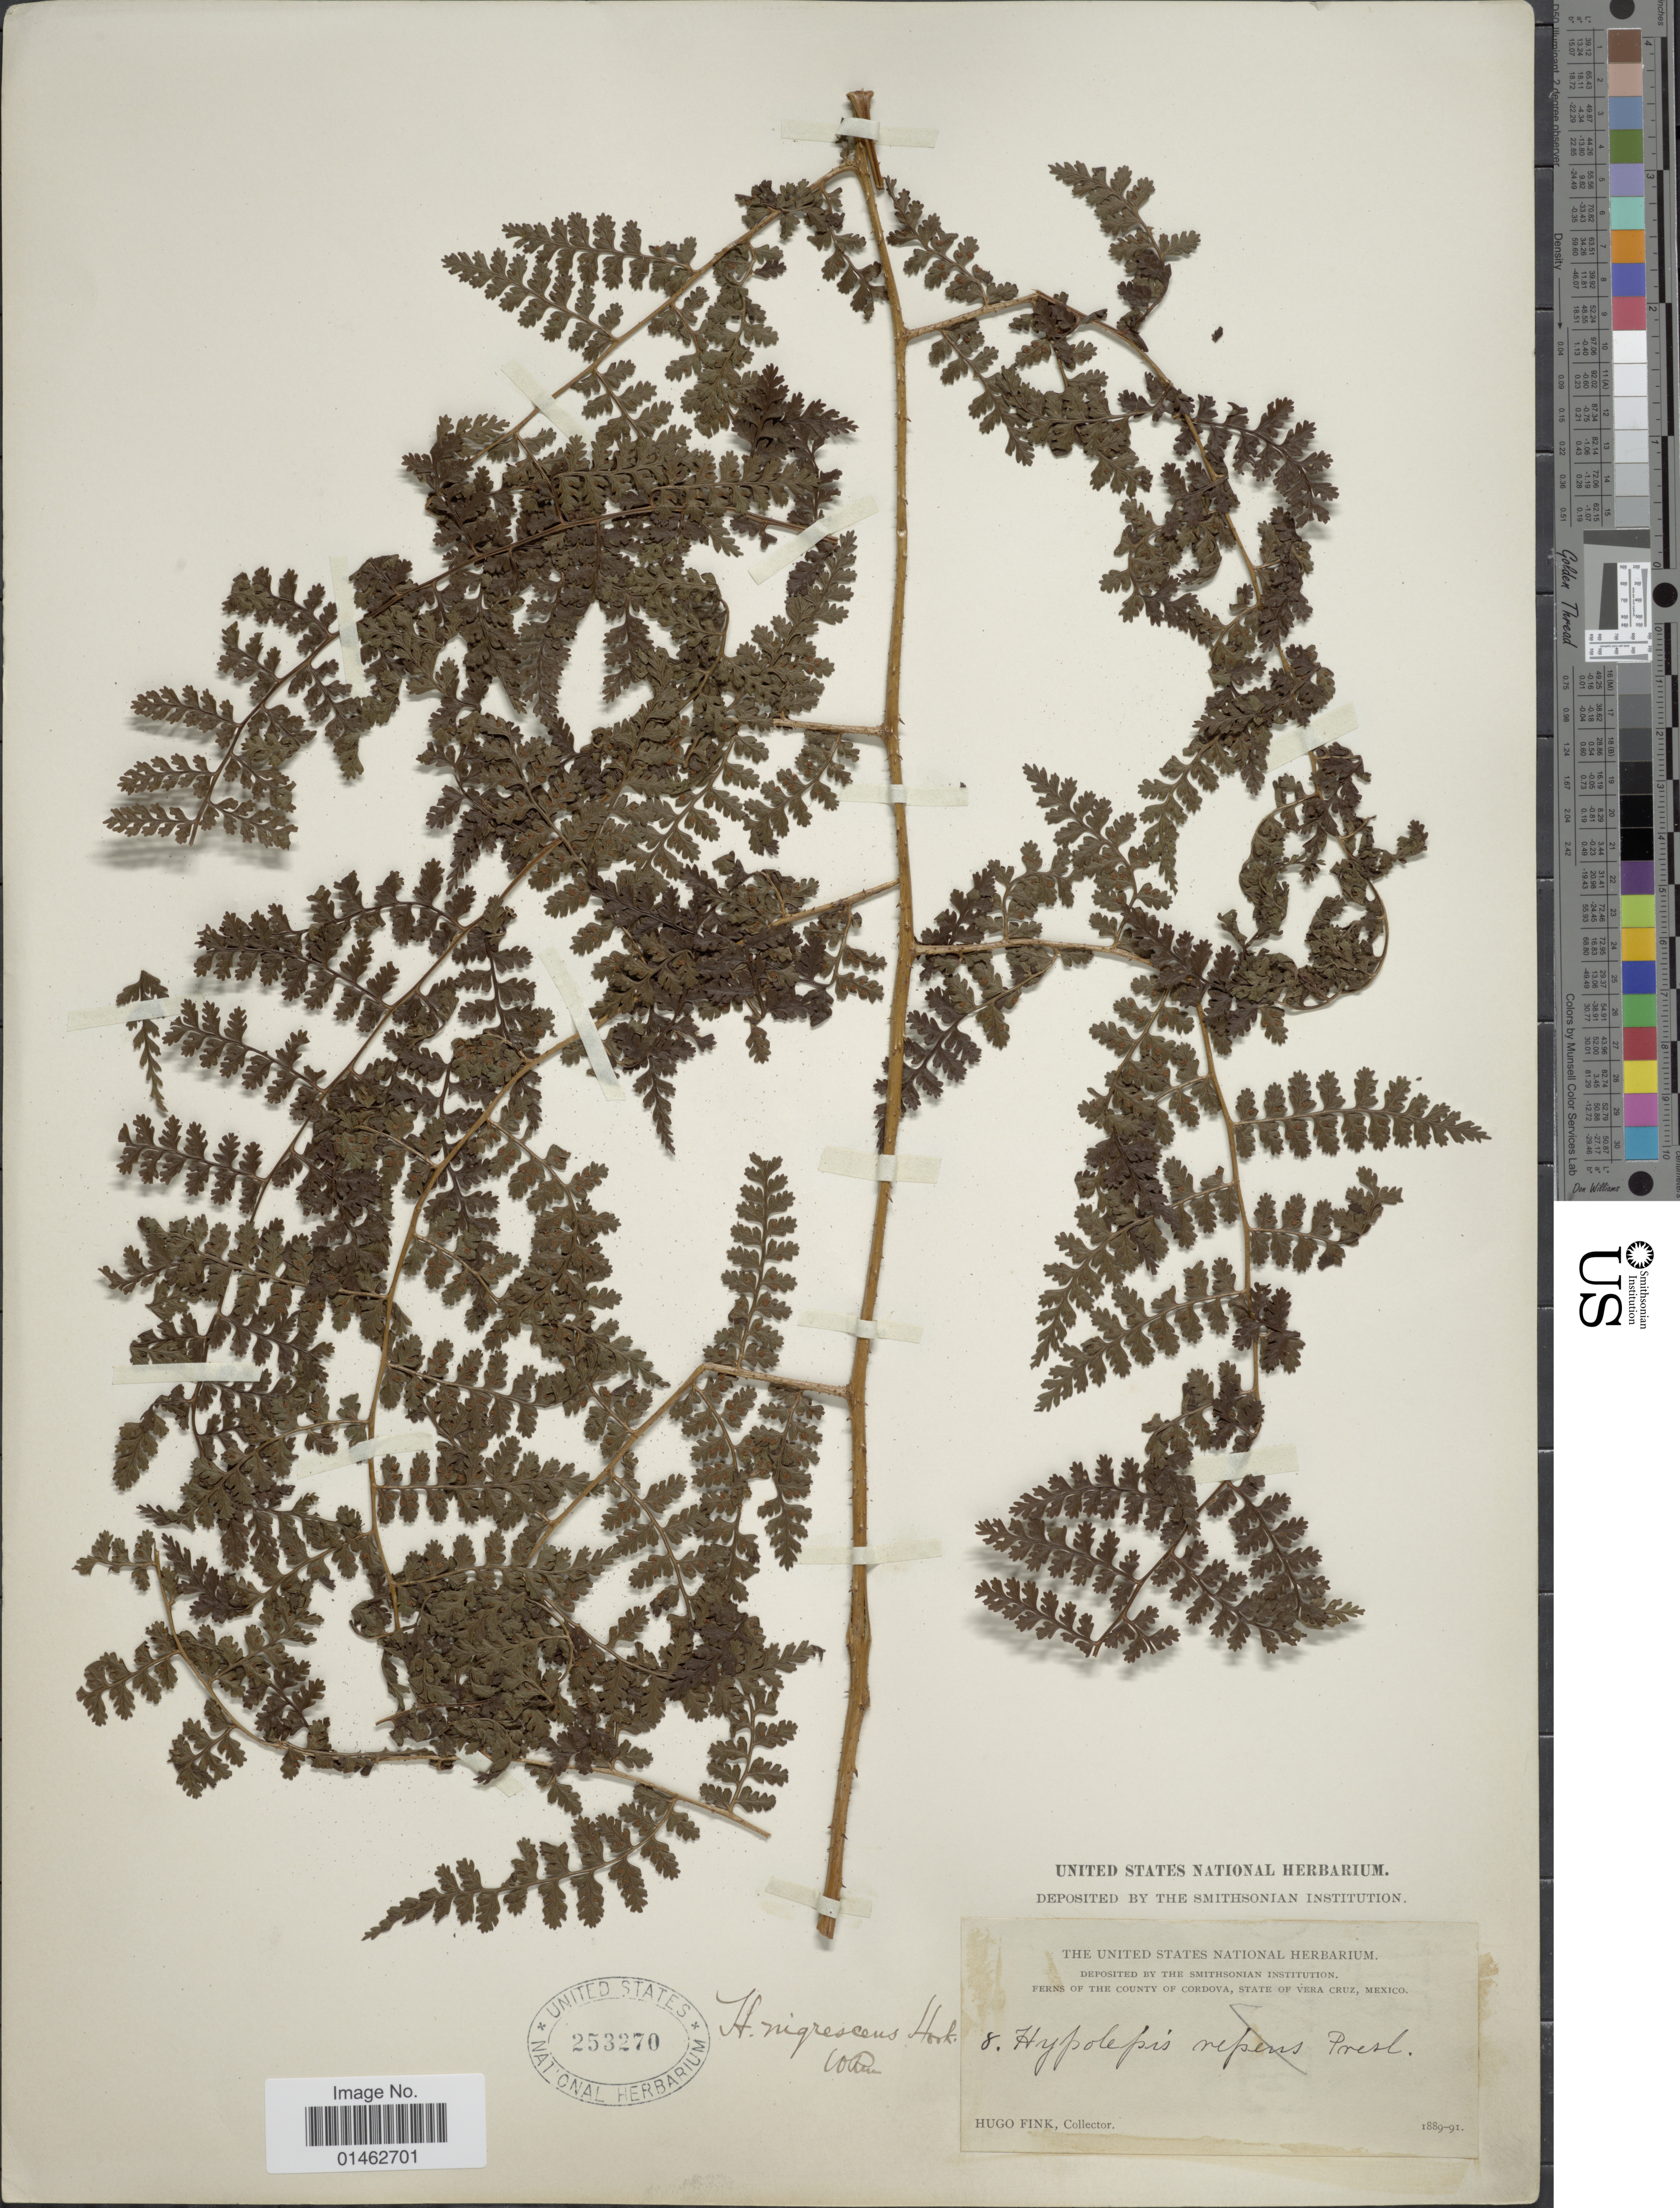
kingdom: Plantae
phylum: Tracheophyta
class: Polypodiopsida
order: Polypodiales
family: Dennstaedtiaceae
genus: Hypolepis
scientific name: Hypolepis nigrescens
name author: Hook.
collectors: H. Fink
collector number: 8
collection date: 1889/1891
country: Mexico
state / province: Veracruz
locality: The County of Cordova, State of Vera Cruz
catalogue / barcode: US 253270